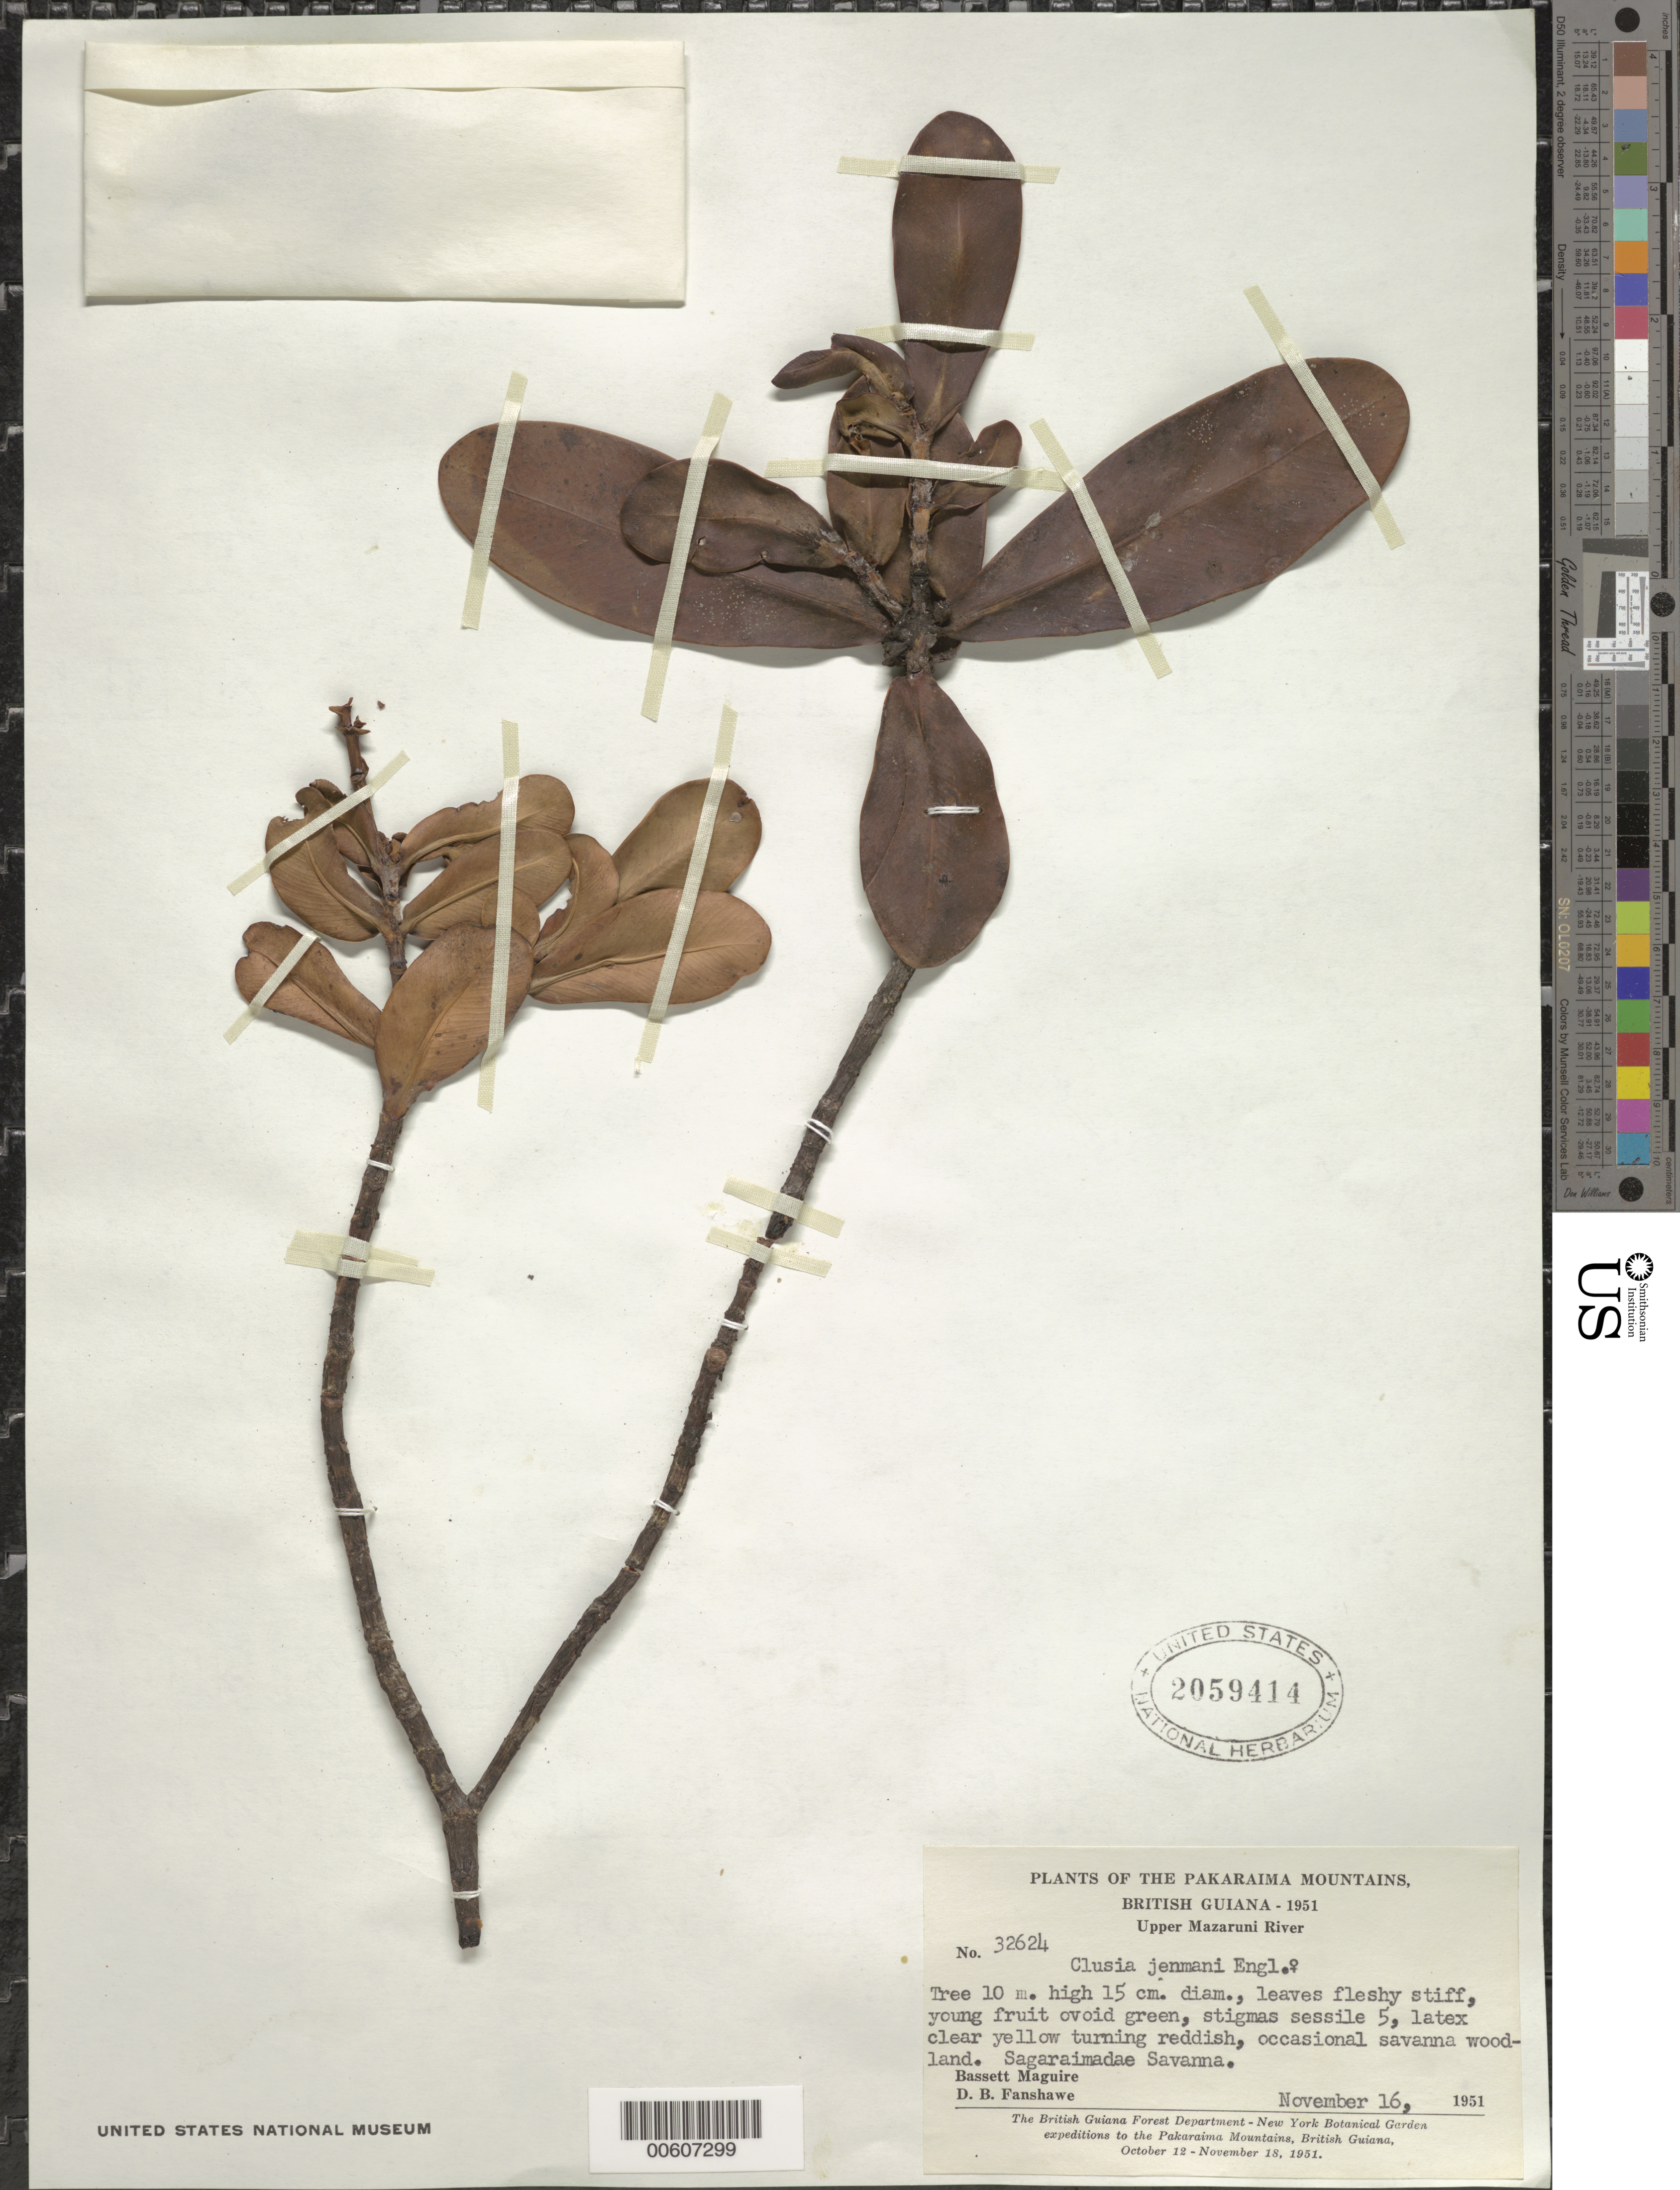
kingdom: Plantae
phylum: Tracheophyta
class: Magnoliopsida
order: Malpighiales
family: Clusiaceae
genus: Clusia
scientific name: Clusia jenmanii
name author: Engl.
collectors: B. Maguire & D. B. Fanshawe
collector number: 32624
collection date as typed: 16-Nov-51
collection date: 1951-11-16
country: Guyana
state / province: Cuyuni-Mazaruni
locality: Sagaraimadai Savanna, Kamarang River-Wenamu Trail, Upper Mazaruni River, Pakaraima Mts.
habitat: Savanna woodland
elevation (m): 550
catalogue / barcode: US 2059414